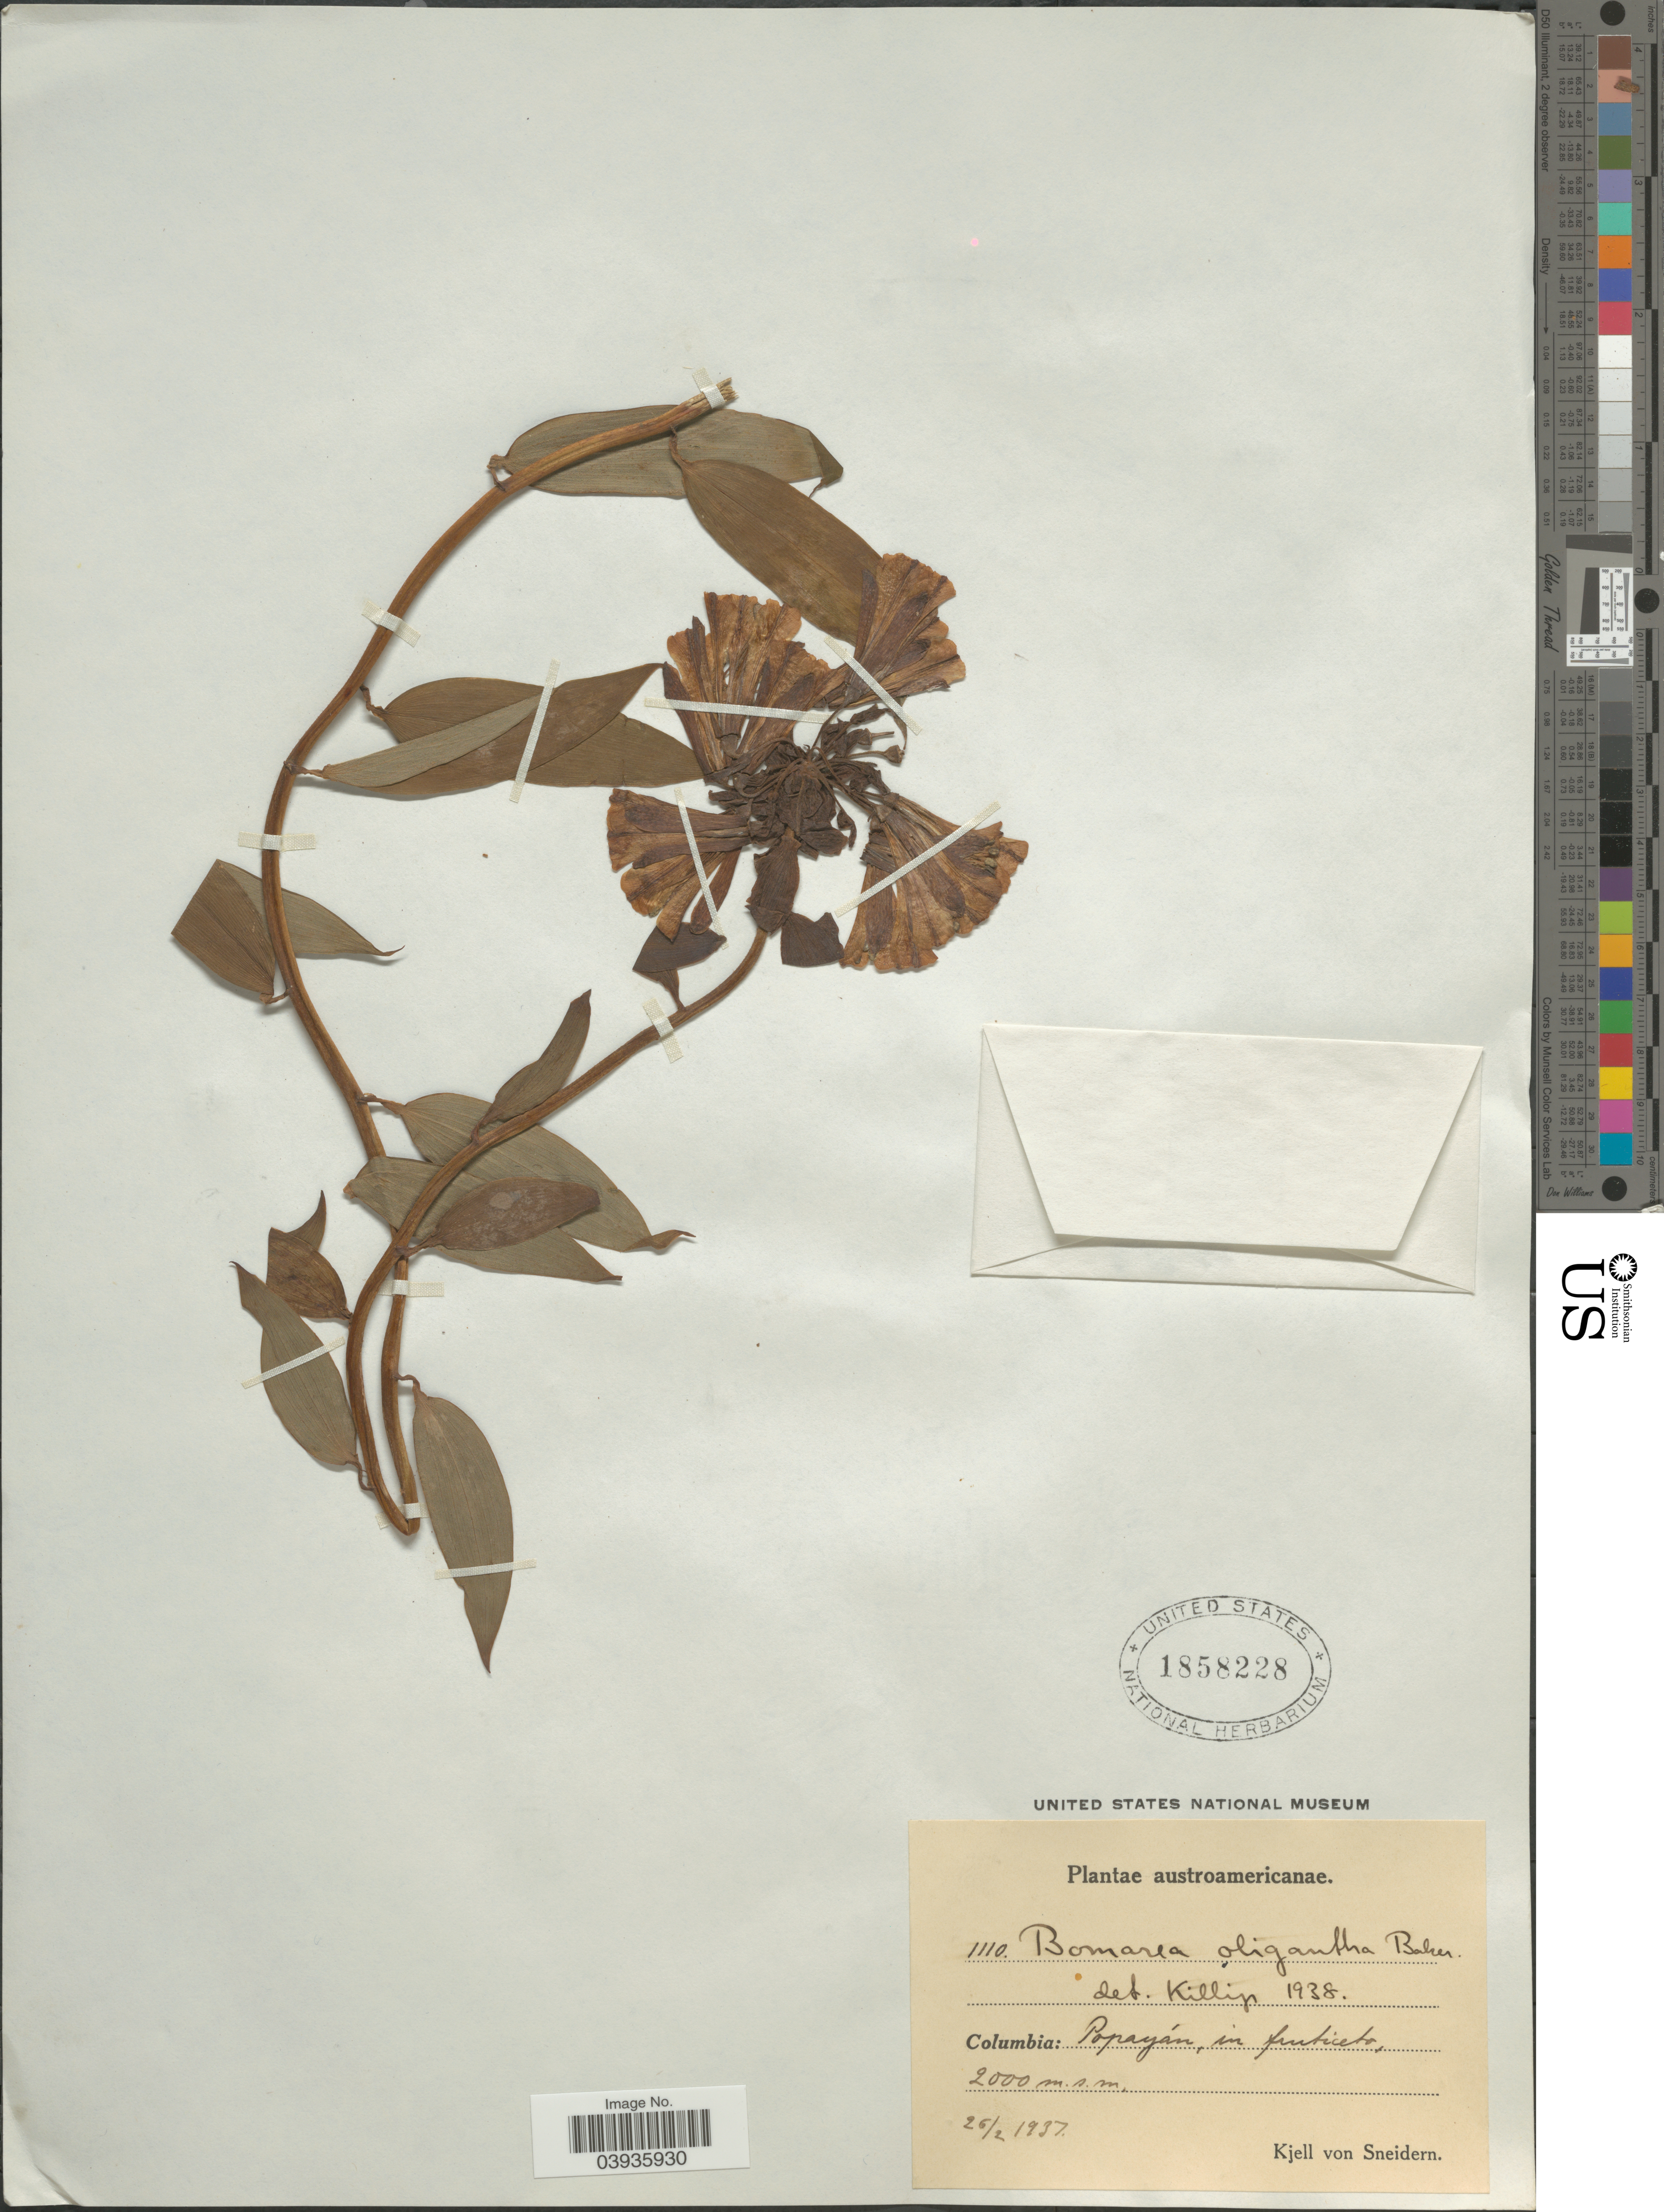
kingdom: Plantae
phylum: Tracheophyta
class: Liliopsida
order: Liliales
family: Alstroemeriaceae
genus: Bomarea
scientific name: Bomarea oligantha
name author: Baker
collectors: K. von Sneidern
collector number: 1110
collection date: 1937-02-26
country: Colombia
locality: Austroamericanae. Popayán.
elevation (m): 2000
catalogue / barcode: US 1858228